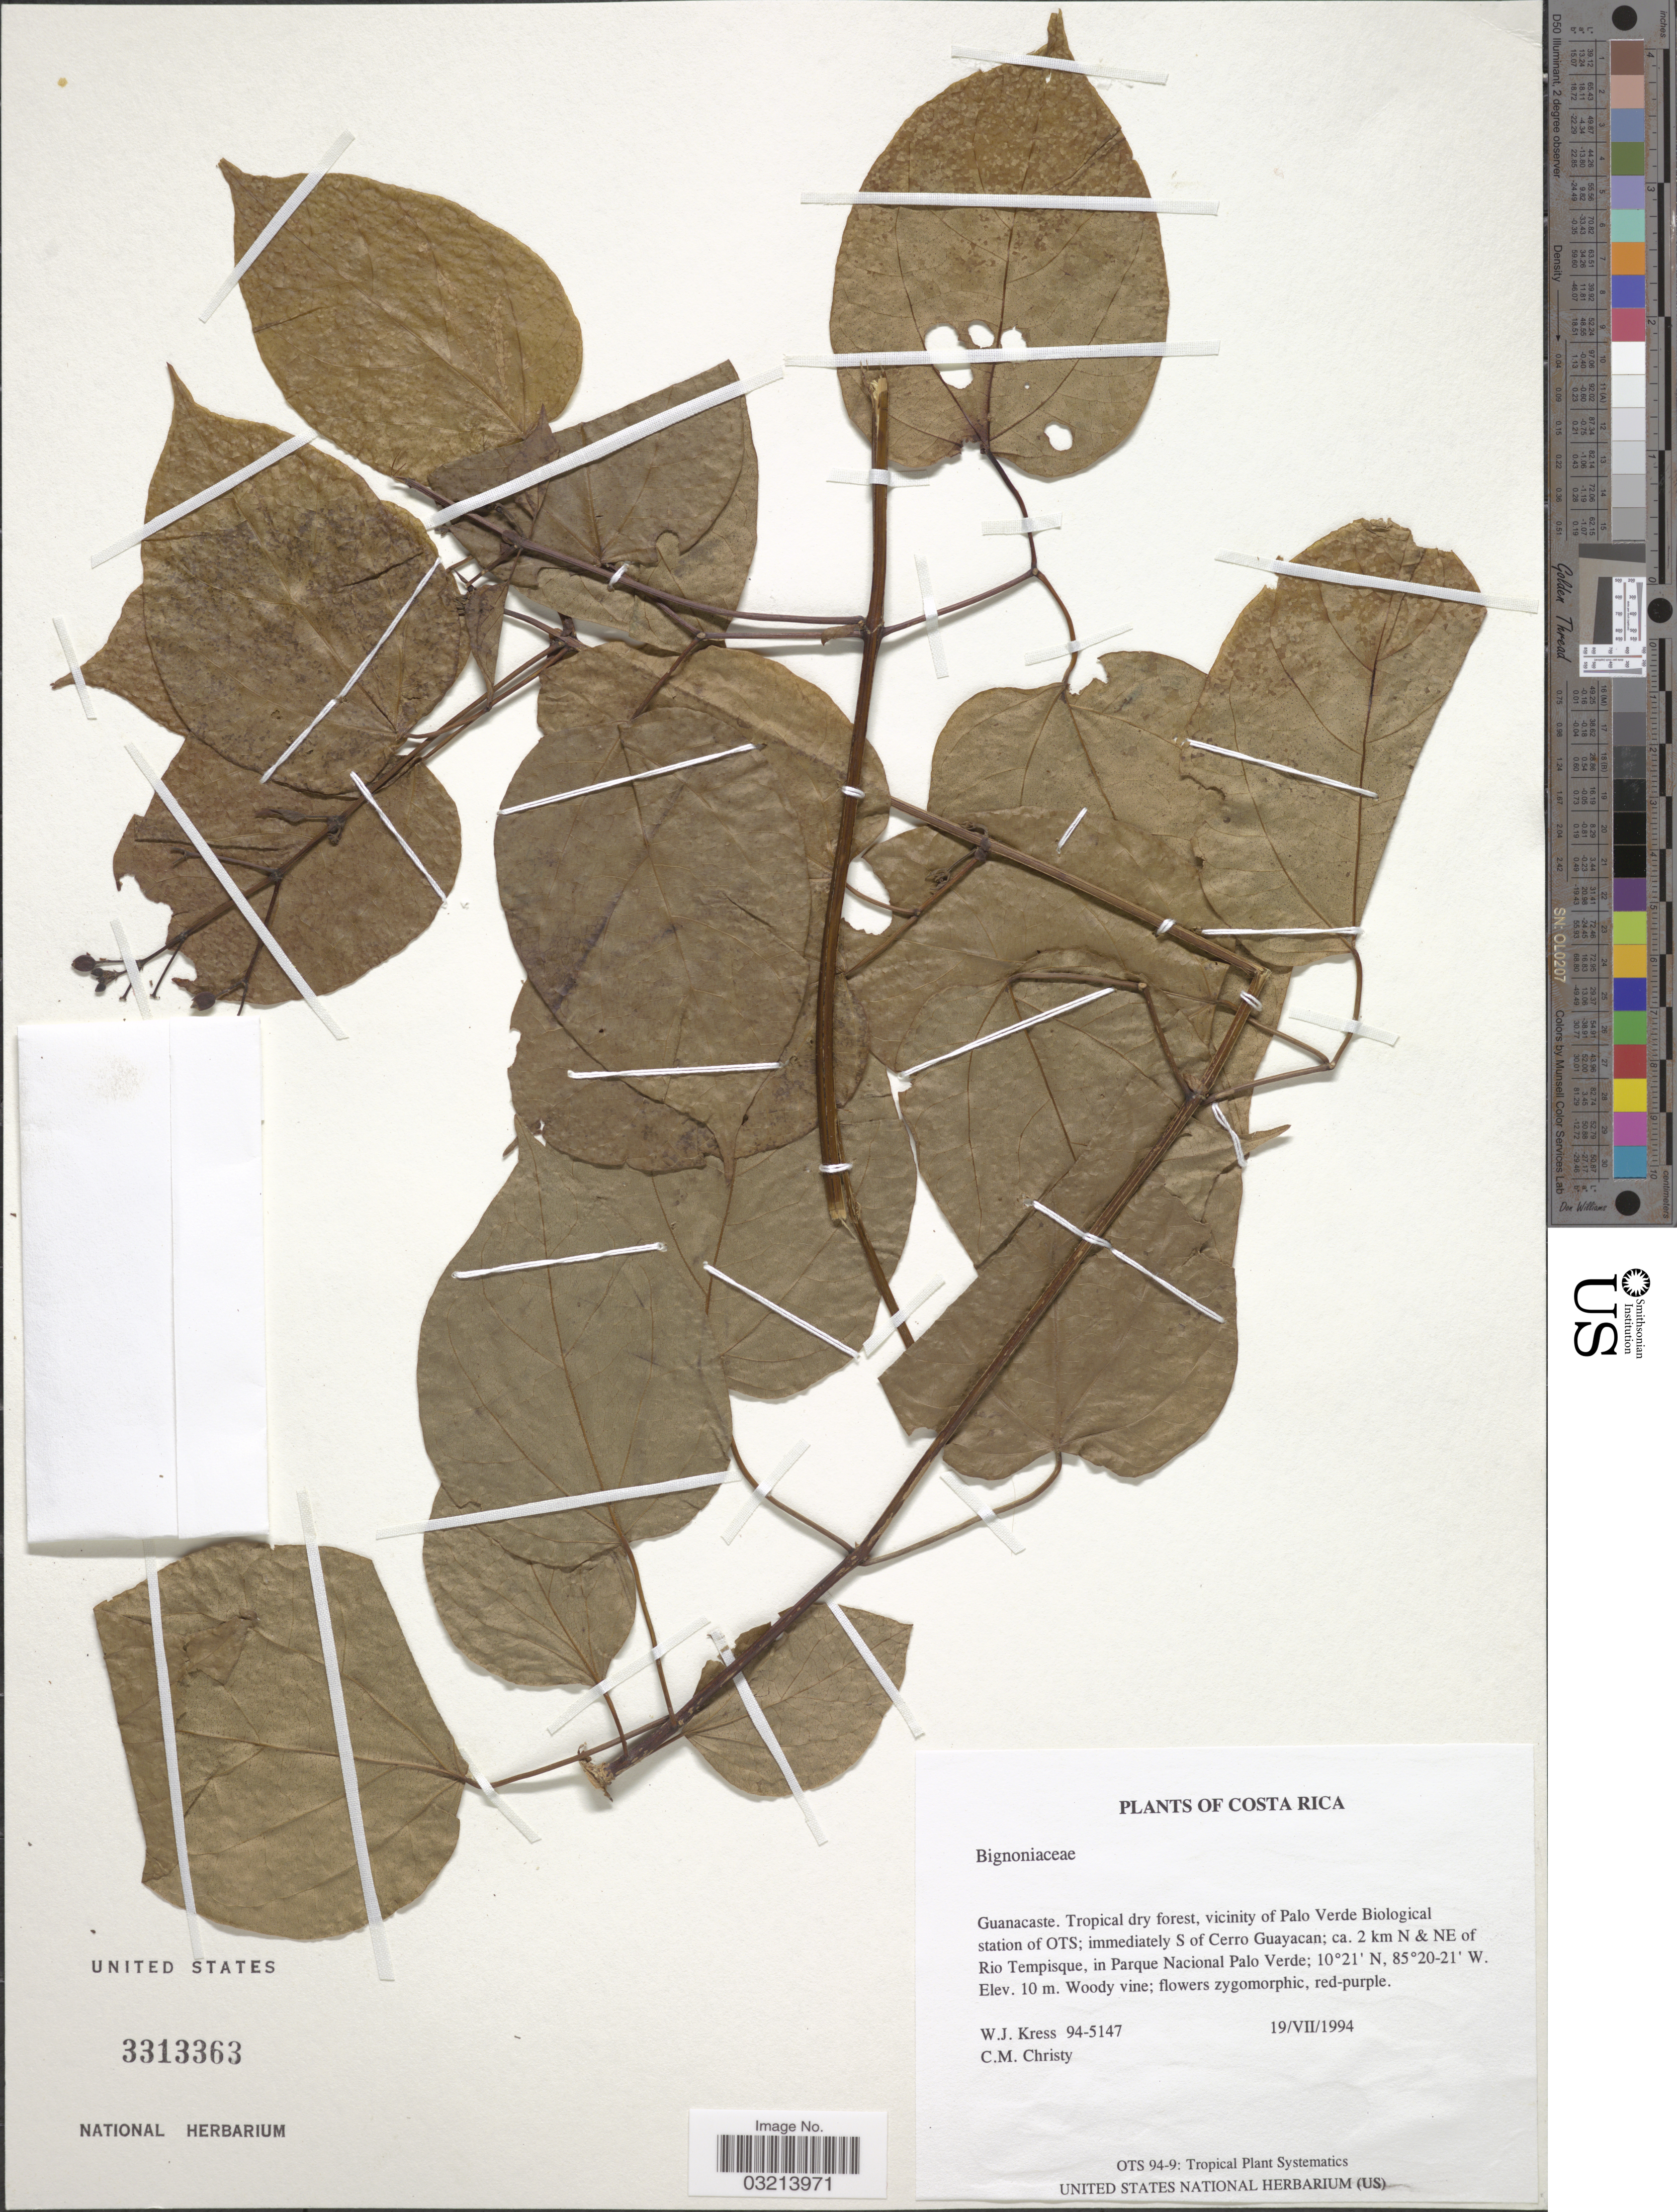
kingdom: Plantae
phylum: Tracheophyta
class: Magnoliopsida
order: Lamiales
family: Bignoniaceae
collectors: W. J. Kress & C. M. Christy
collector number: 94-5147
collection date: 1994-07-19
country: Costa Rica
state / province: Guanacaste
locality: Tropical dry forest, vicinity of Palo Verde Biological station of OTS; immediately S of Cerro Guayacan; ca. 2 km N & NE of Rio Tempisque, in Parque Nacional Palo Verde.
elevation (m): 10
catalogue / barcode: US 3313363